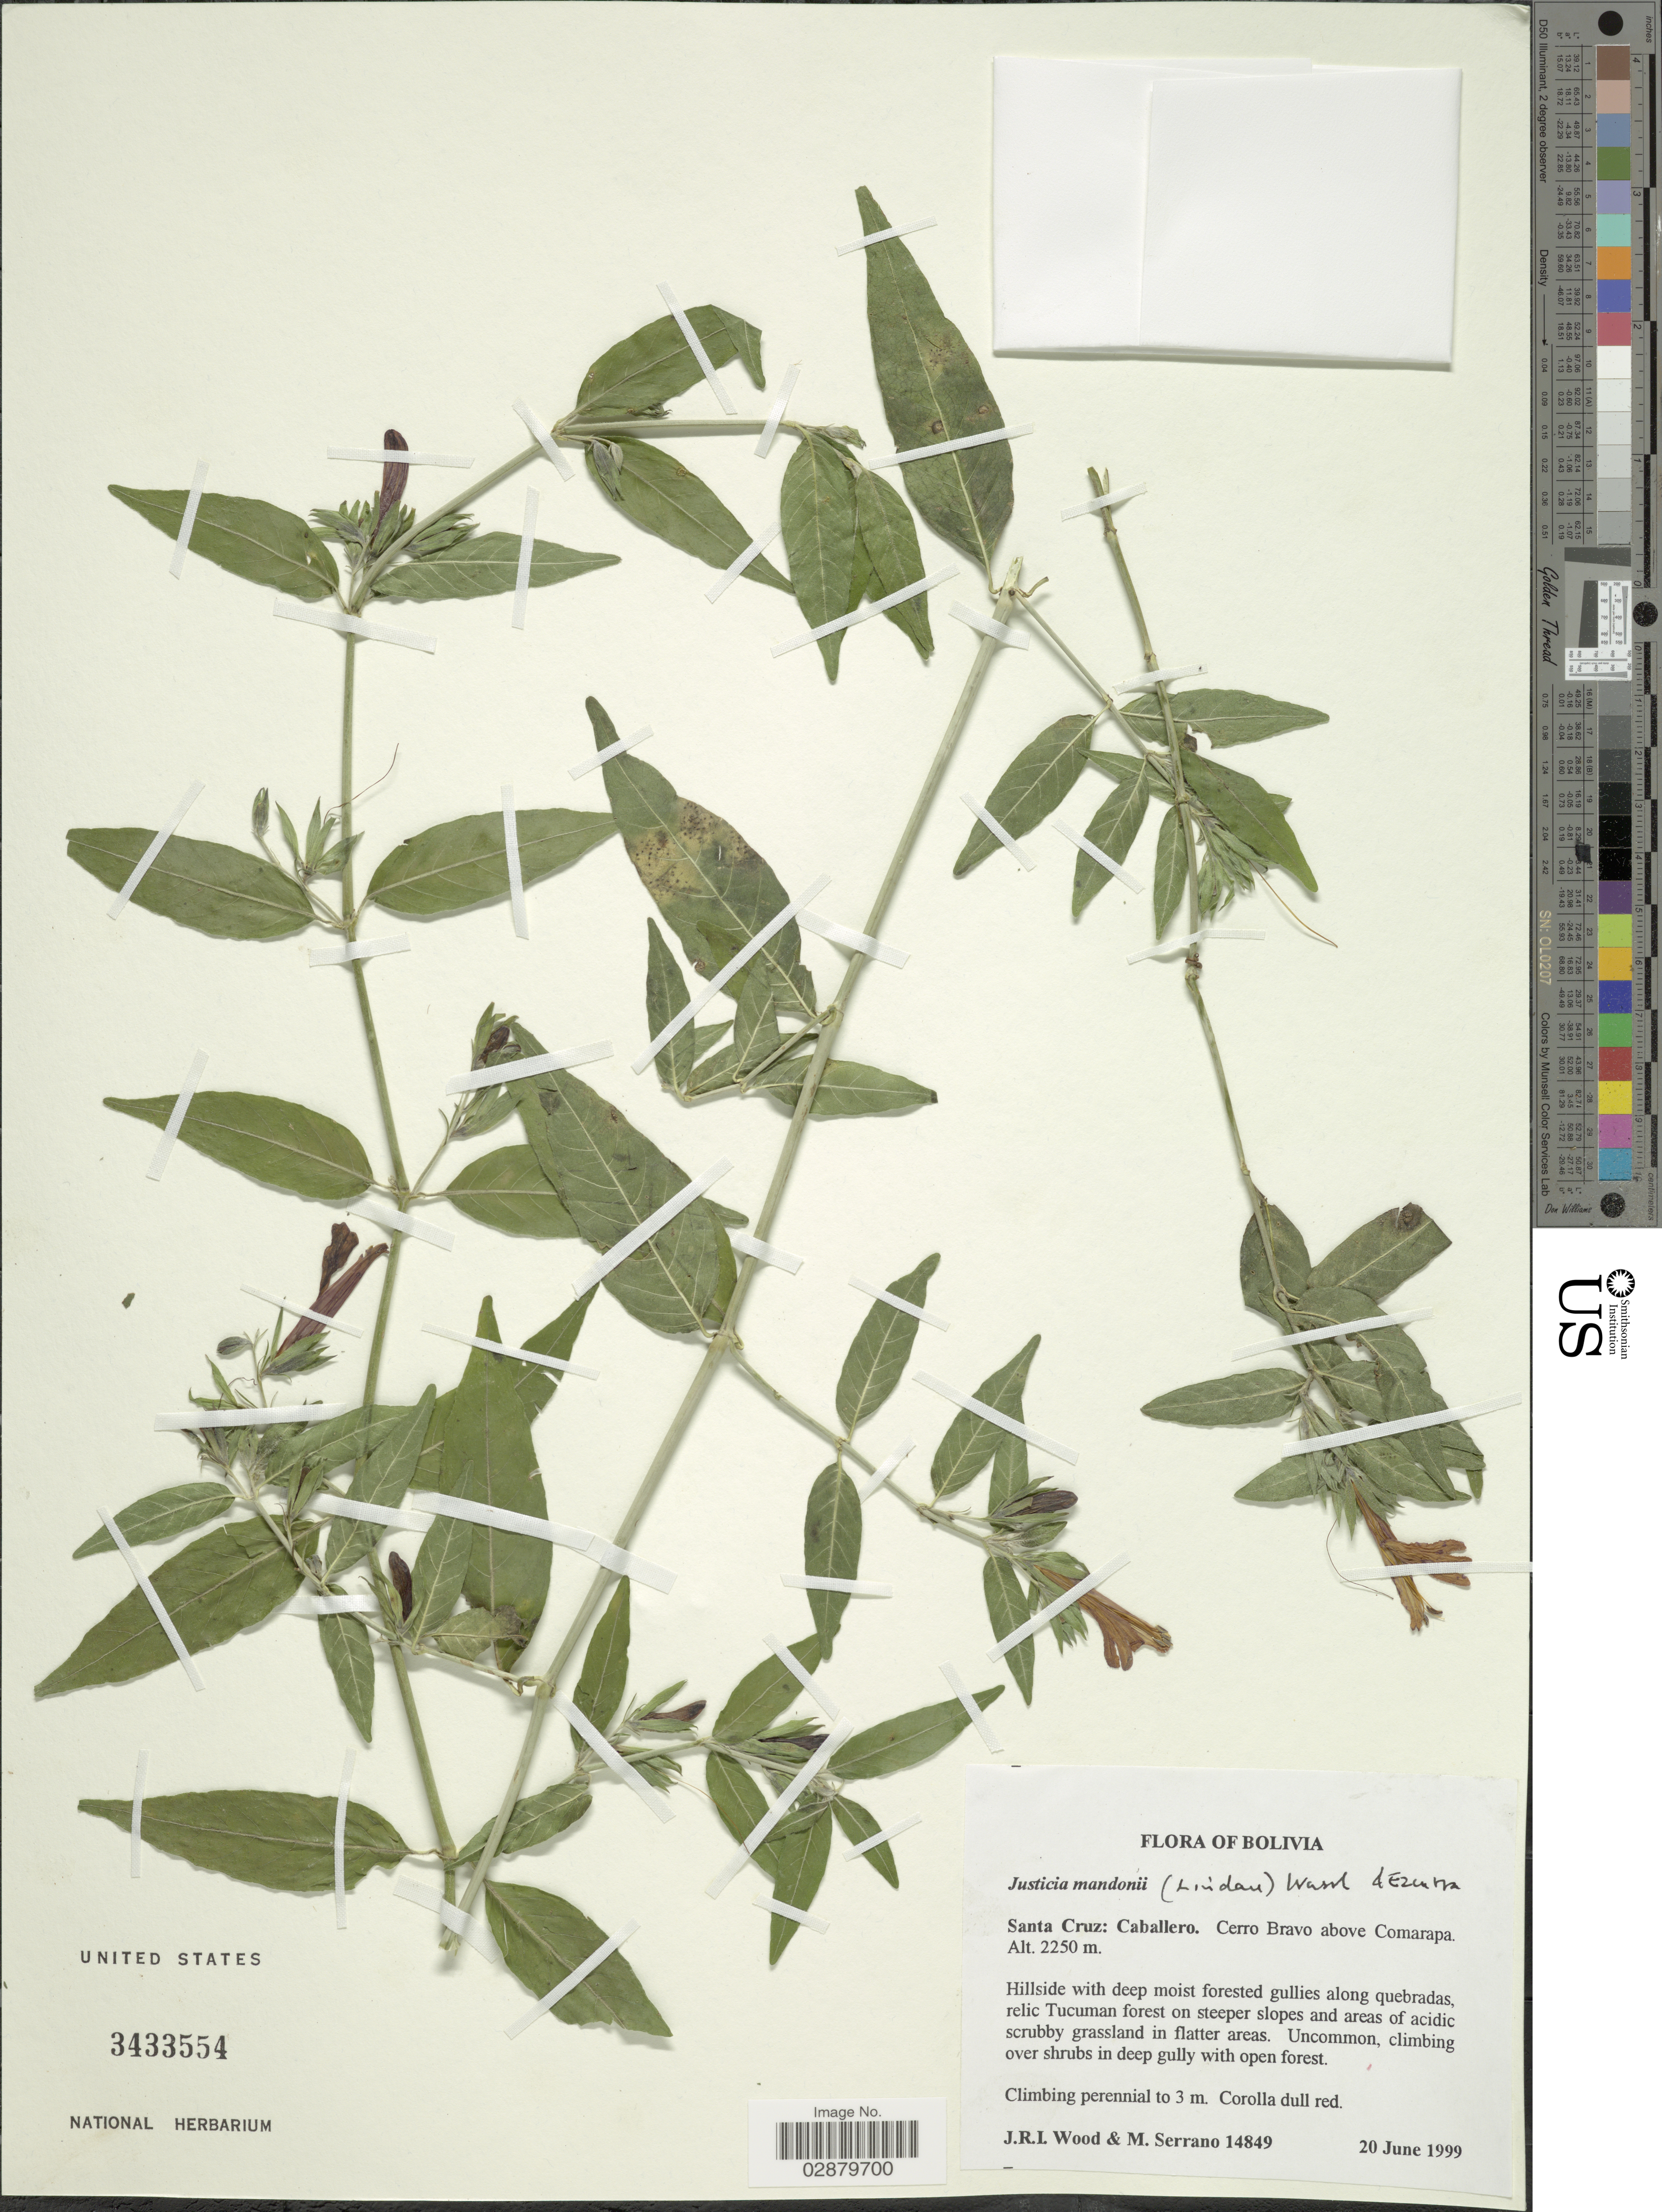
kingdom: Plantae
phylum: Tracheophyta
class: Magnoliopsida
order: Lamiales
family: Acanthaceae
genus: Justicia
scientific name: Justicia mandonii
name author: (Lindau) Wassh. & C. Ezcurra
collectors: J. R. I. Wood & M. Serrano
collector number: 14849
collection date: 1999-06-20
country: Bolivia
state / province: Santa Cruz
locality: Caballero. Cerro Bravo above Comarapa.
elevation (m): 2250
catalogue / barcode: US 3433554